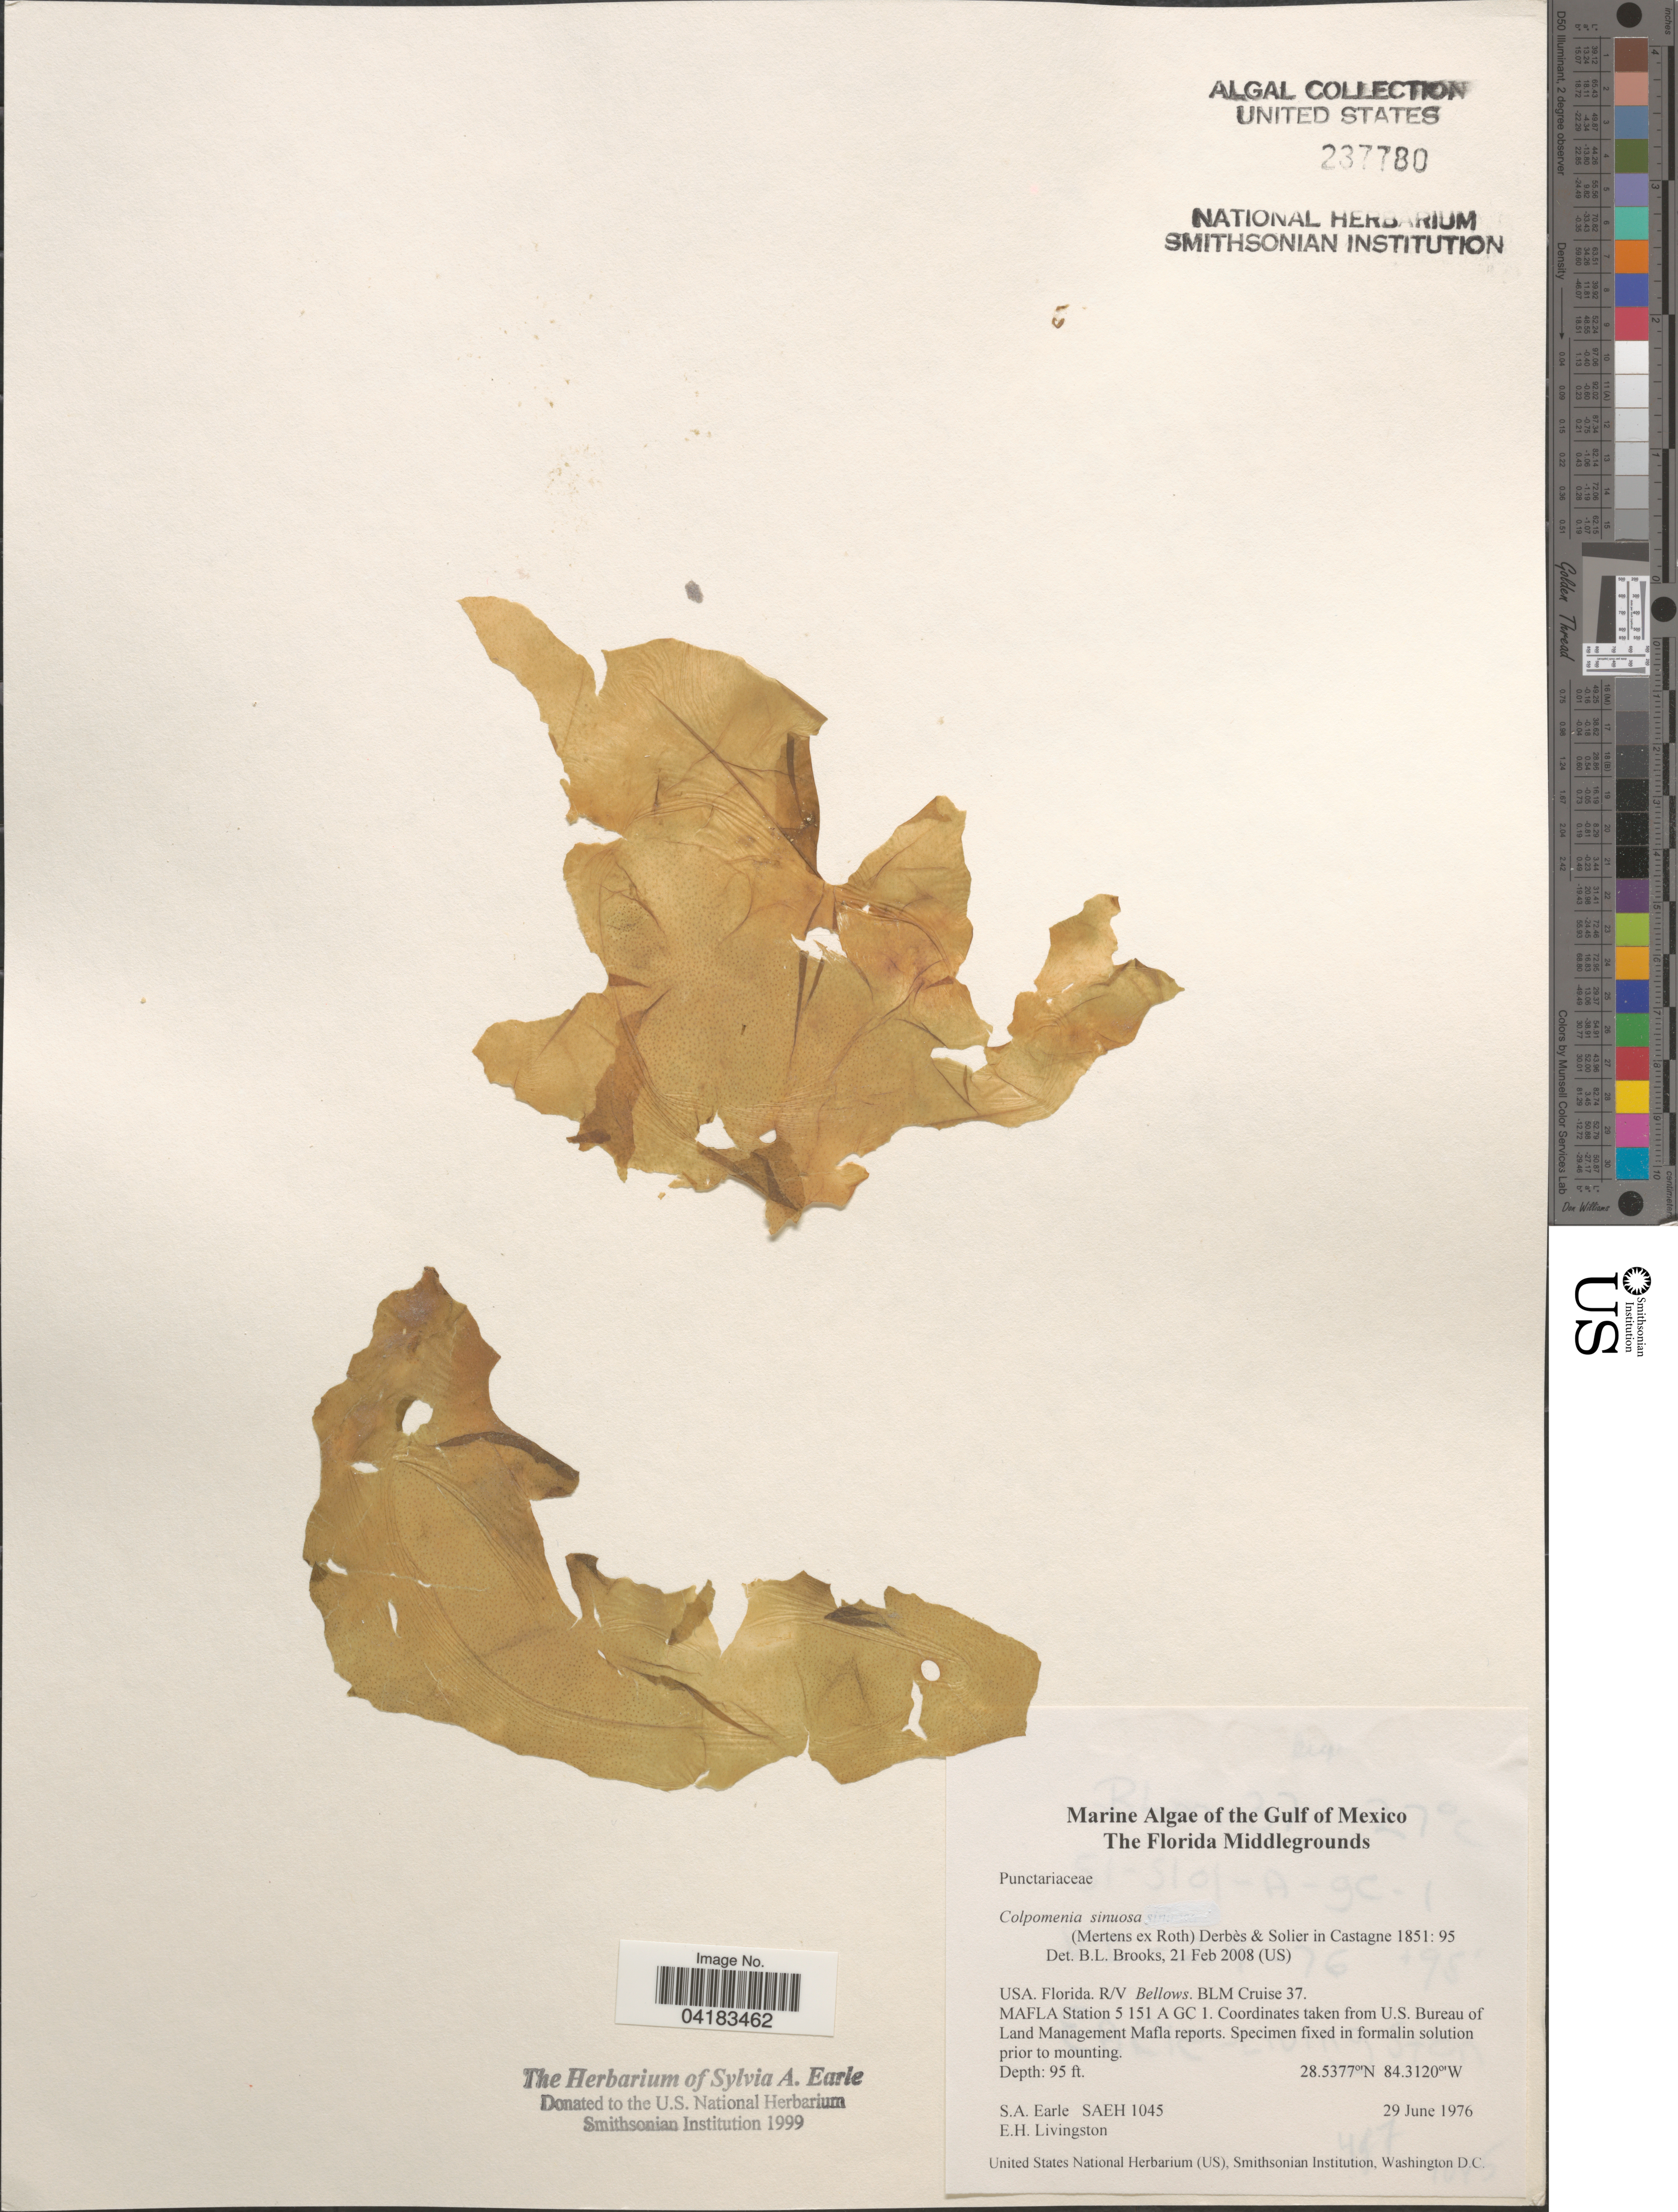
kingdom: Chromista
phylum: Ochrophyta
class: Phaeophyceae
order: Scytosiphonales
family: Scytosiphonaceae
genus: Colpomenia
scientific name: Colpomenia sinuosa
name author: (K. Mert. ex Roth) Derbes & Solier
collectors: S. A. Earle & E. Livingston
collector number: SAEH1045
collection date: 1976-06-29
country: United States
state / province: Florida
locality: The Gulf of Mexico. The Florida Middlegrounds. R/V Bellows. BLM Cruise 37. MAFLA Station 5 151 A GC 1.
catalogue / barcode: US 237780